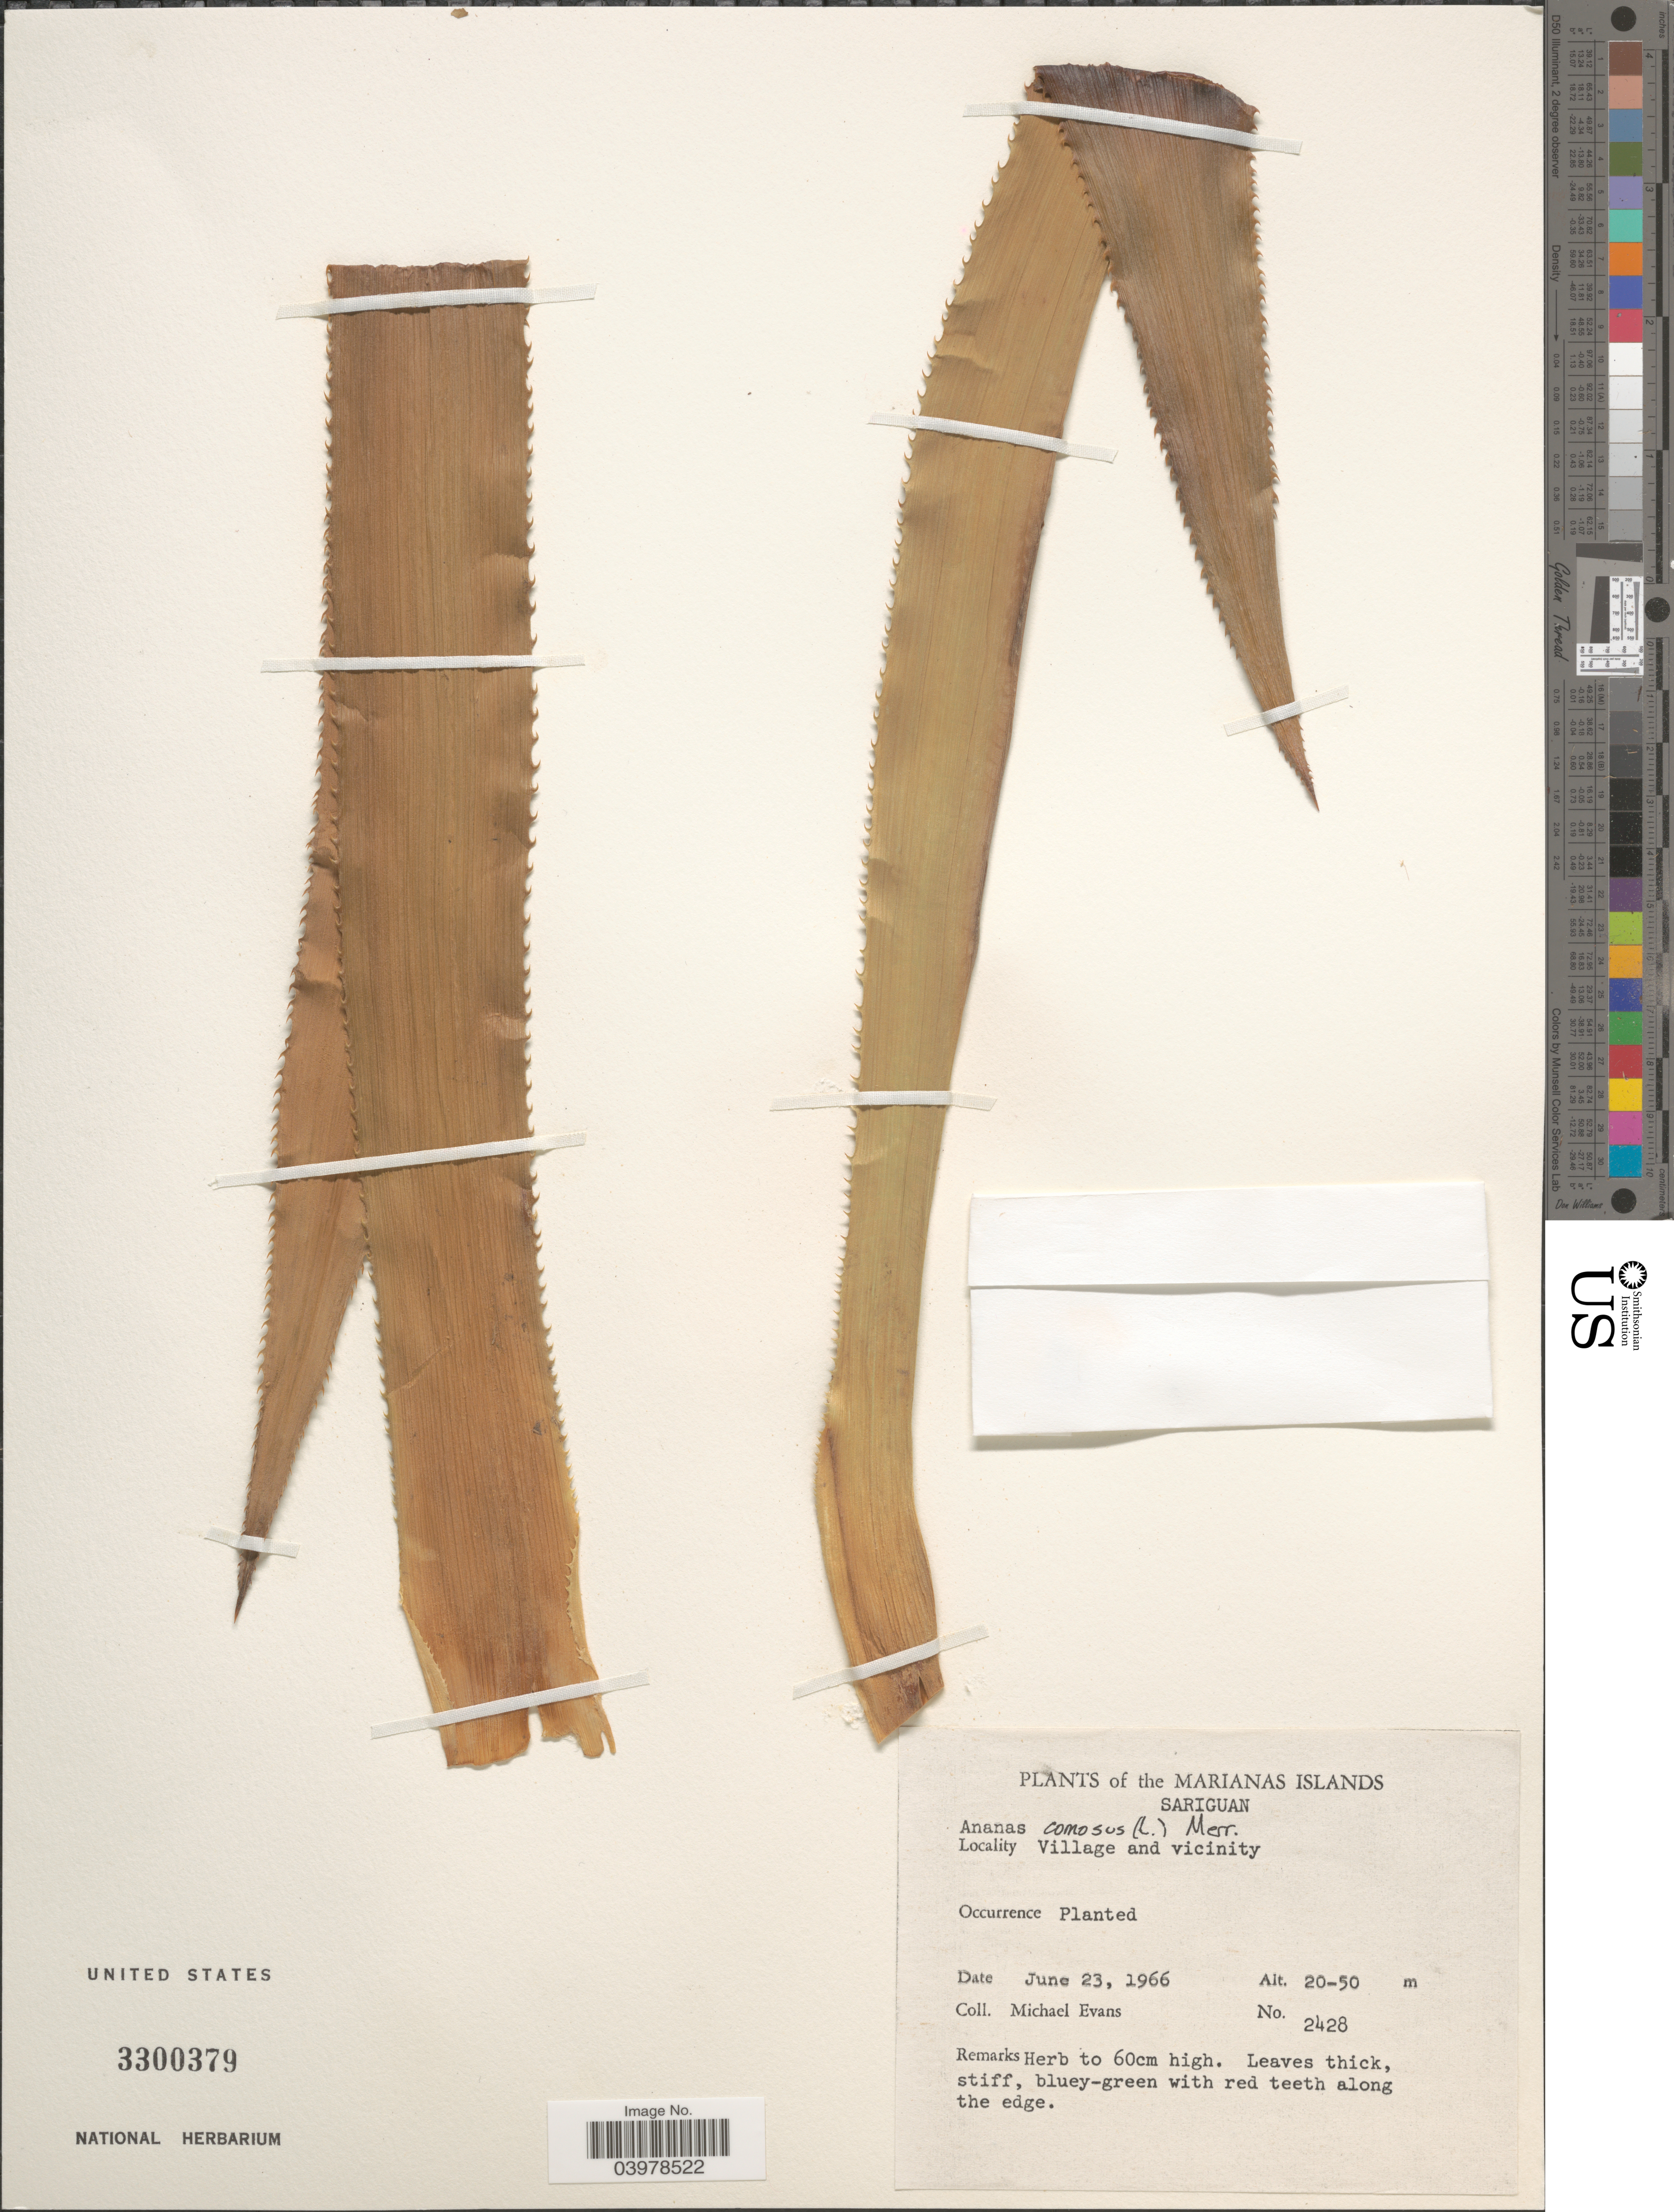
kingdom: Plantae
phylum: Tracheophyta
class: Liliopsida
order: Poales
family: Bromeliaceae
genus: Ananas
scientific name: Ananas comosus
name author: (L.) Merr.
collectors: M. Evans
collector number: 2428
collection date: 1966-06-23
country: Northern Mariana Islands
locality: Marianas Islands. Sariguan. Village and vicinity.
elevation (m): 20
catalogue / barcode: US 3300379